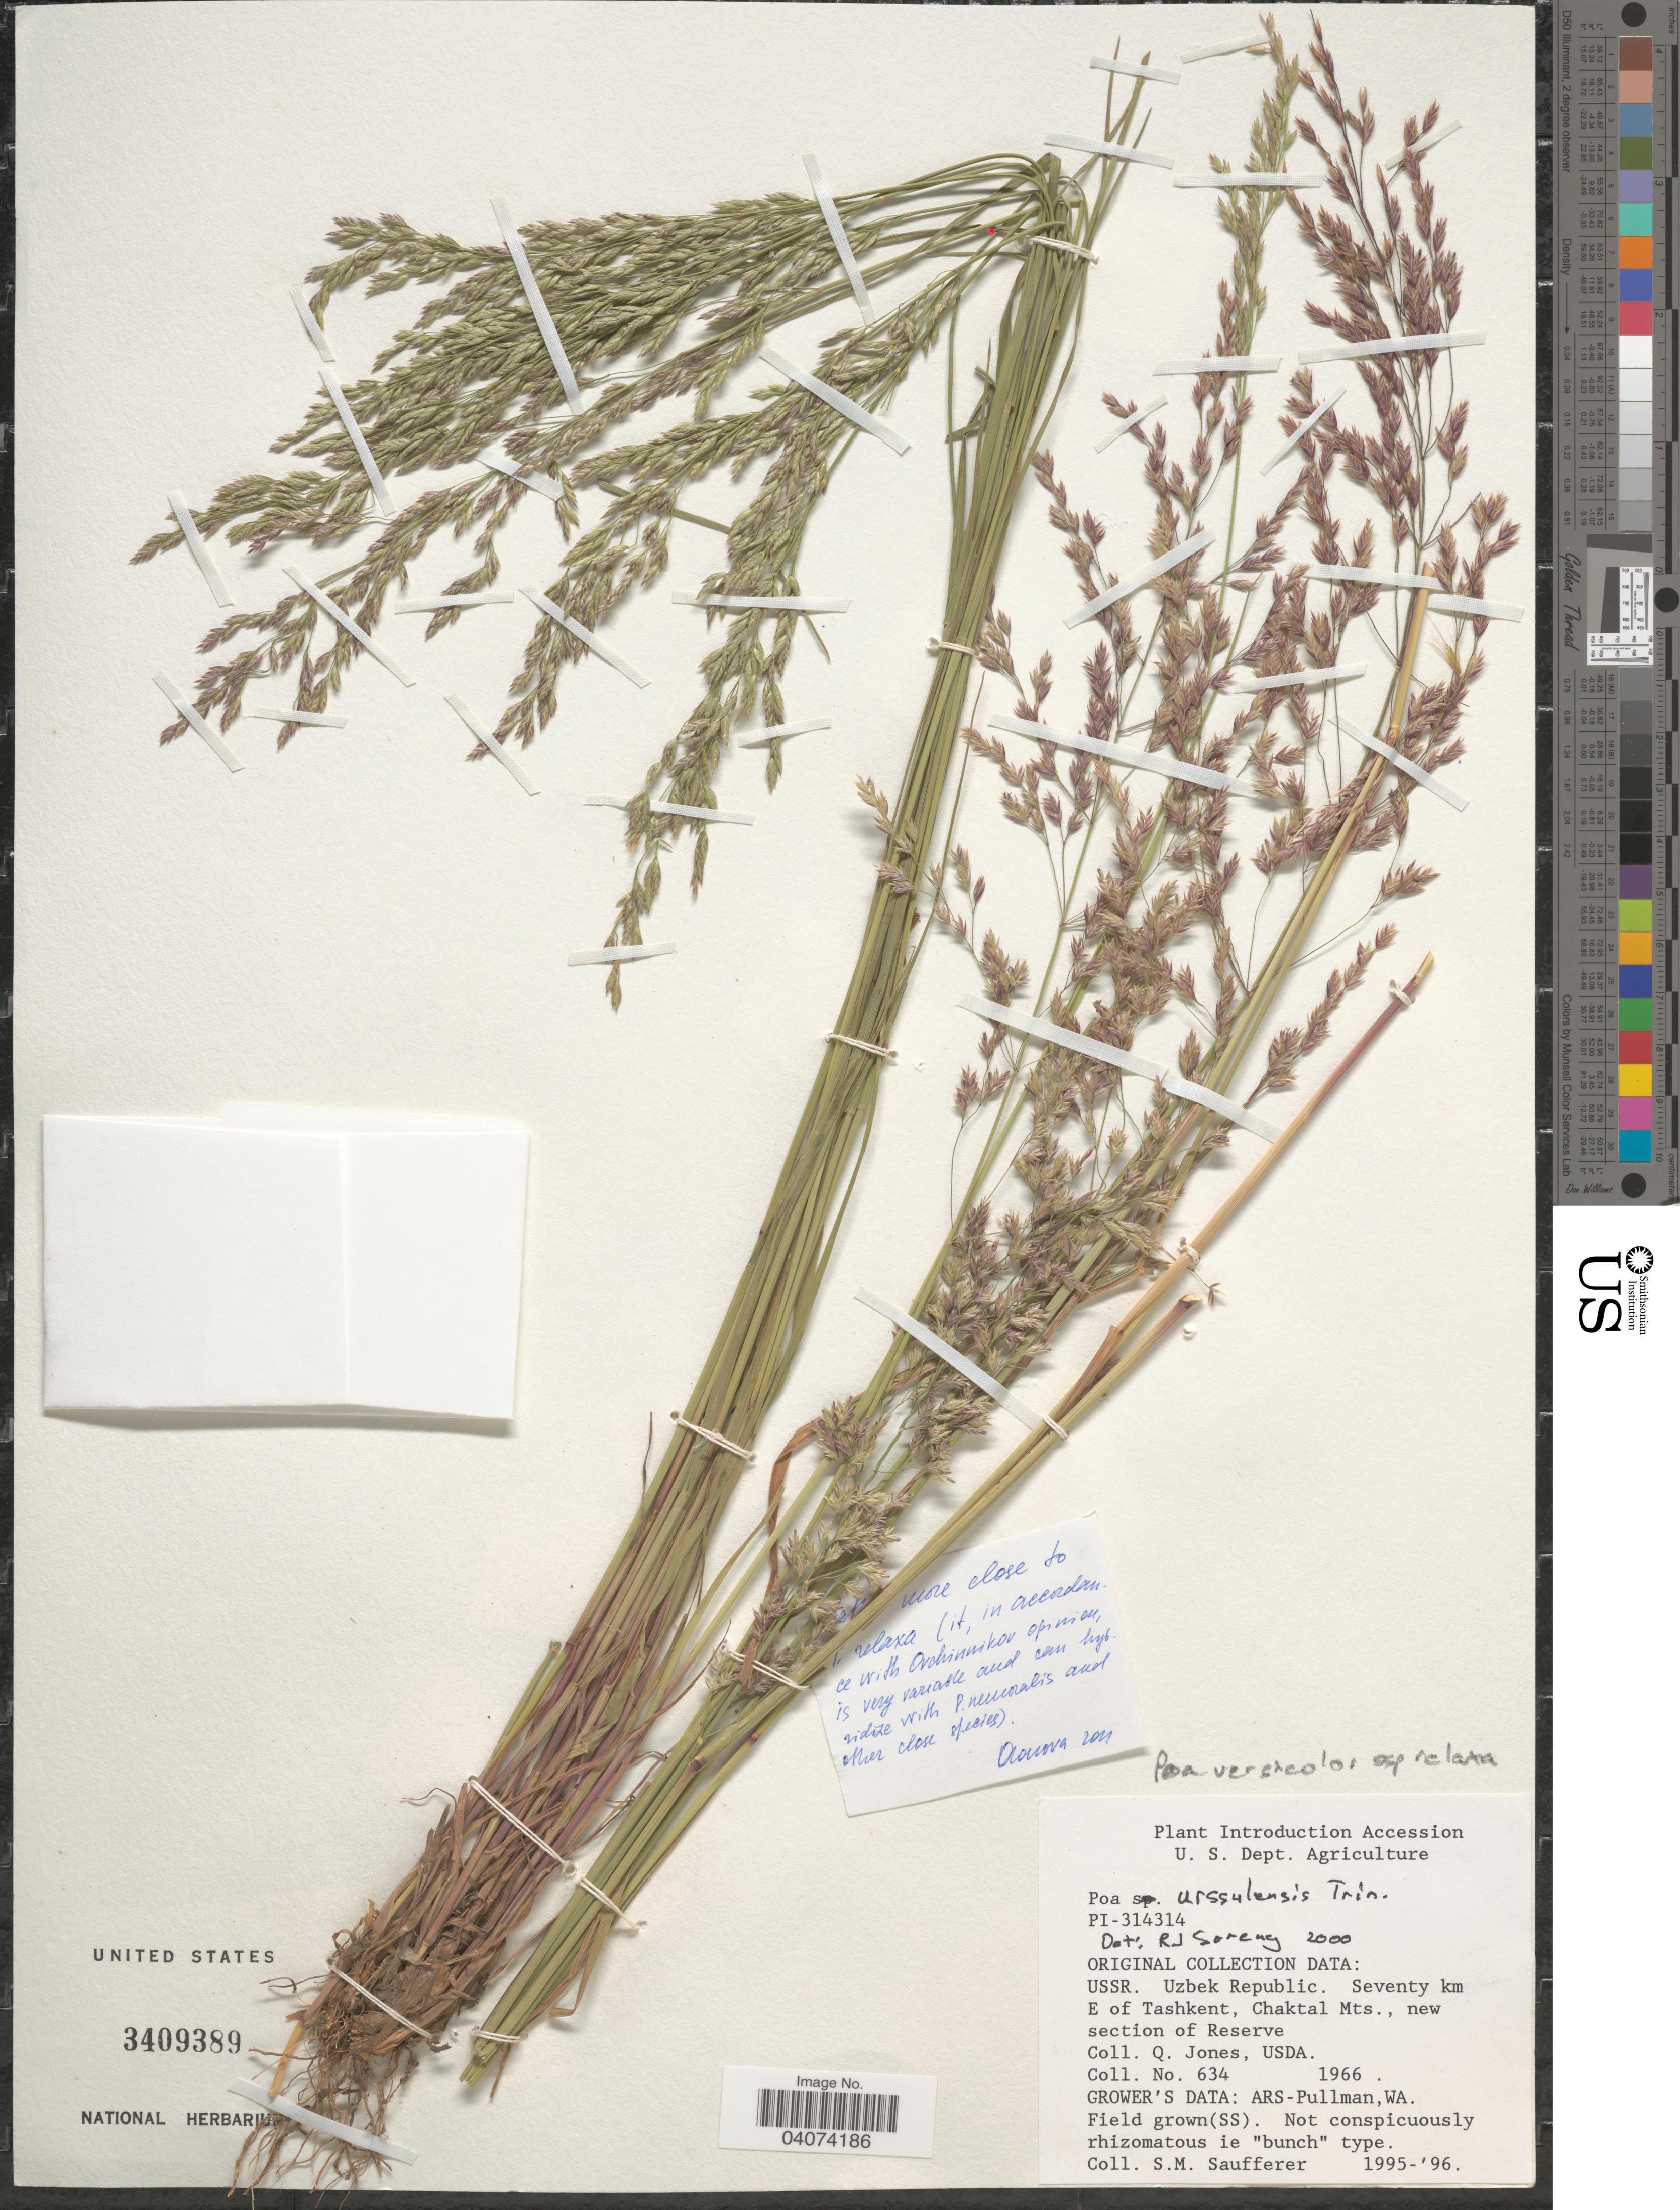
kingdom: Plantae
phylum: Tracheophyta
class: Liliopsida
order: Poales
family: Poaceae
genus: Poa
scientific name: Poa urssulensis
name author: Trin.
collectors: S. Saufferer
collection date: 1995/1996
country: United States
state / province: Washington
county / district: Whitman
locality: ARS-Pullman.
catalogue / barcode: US 3409389